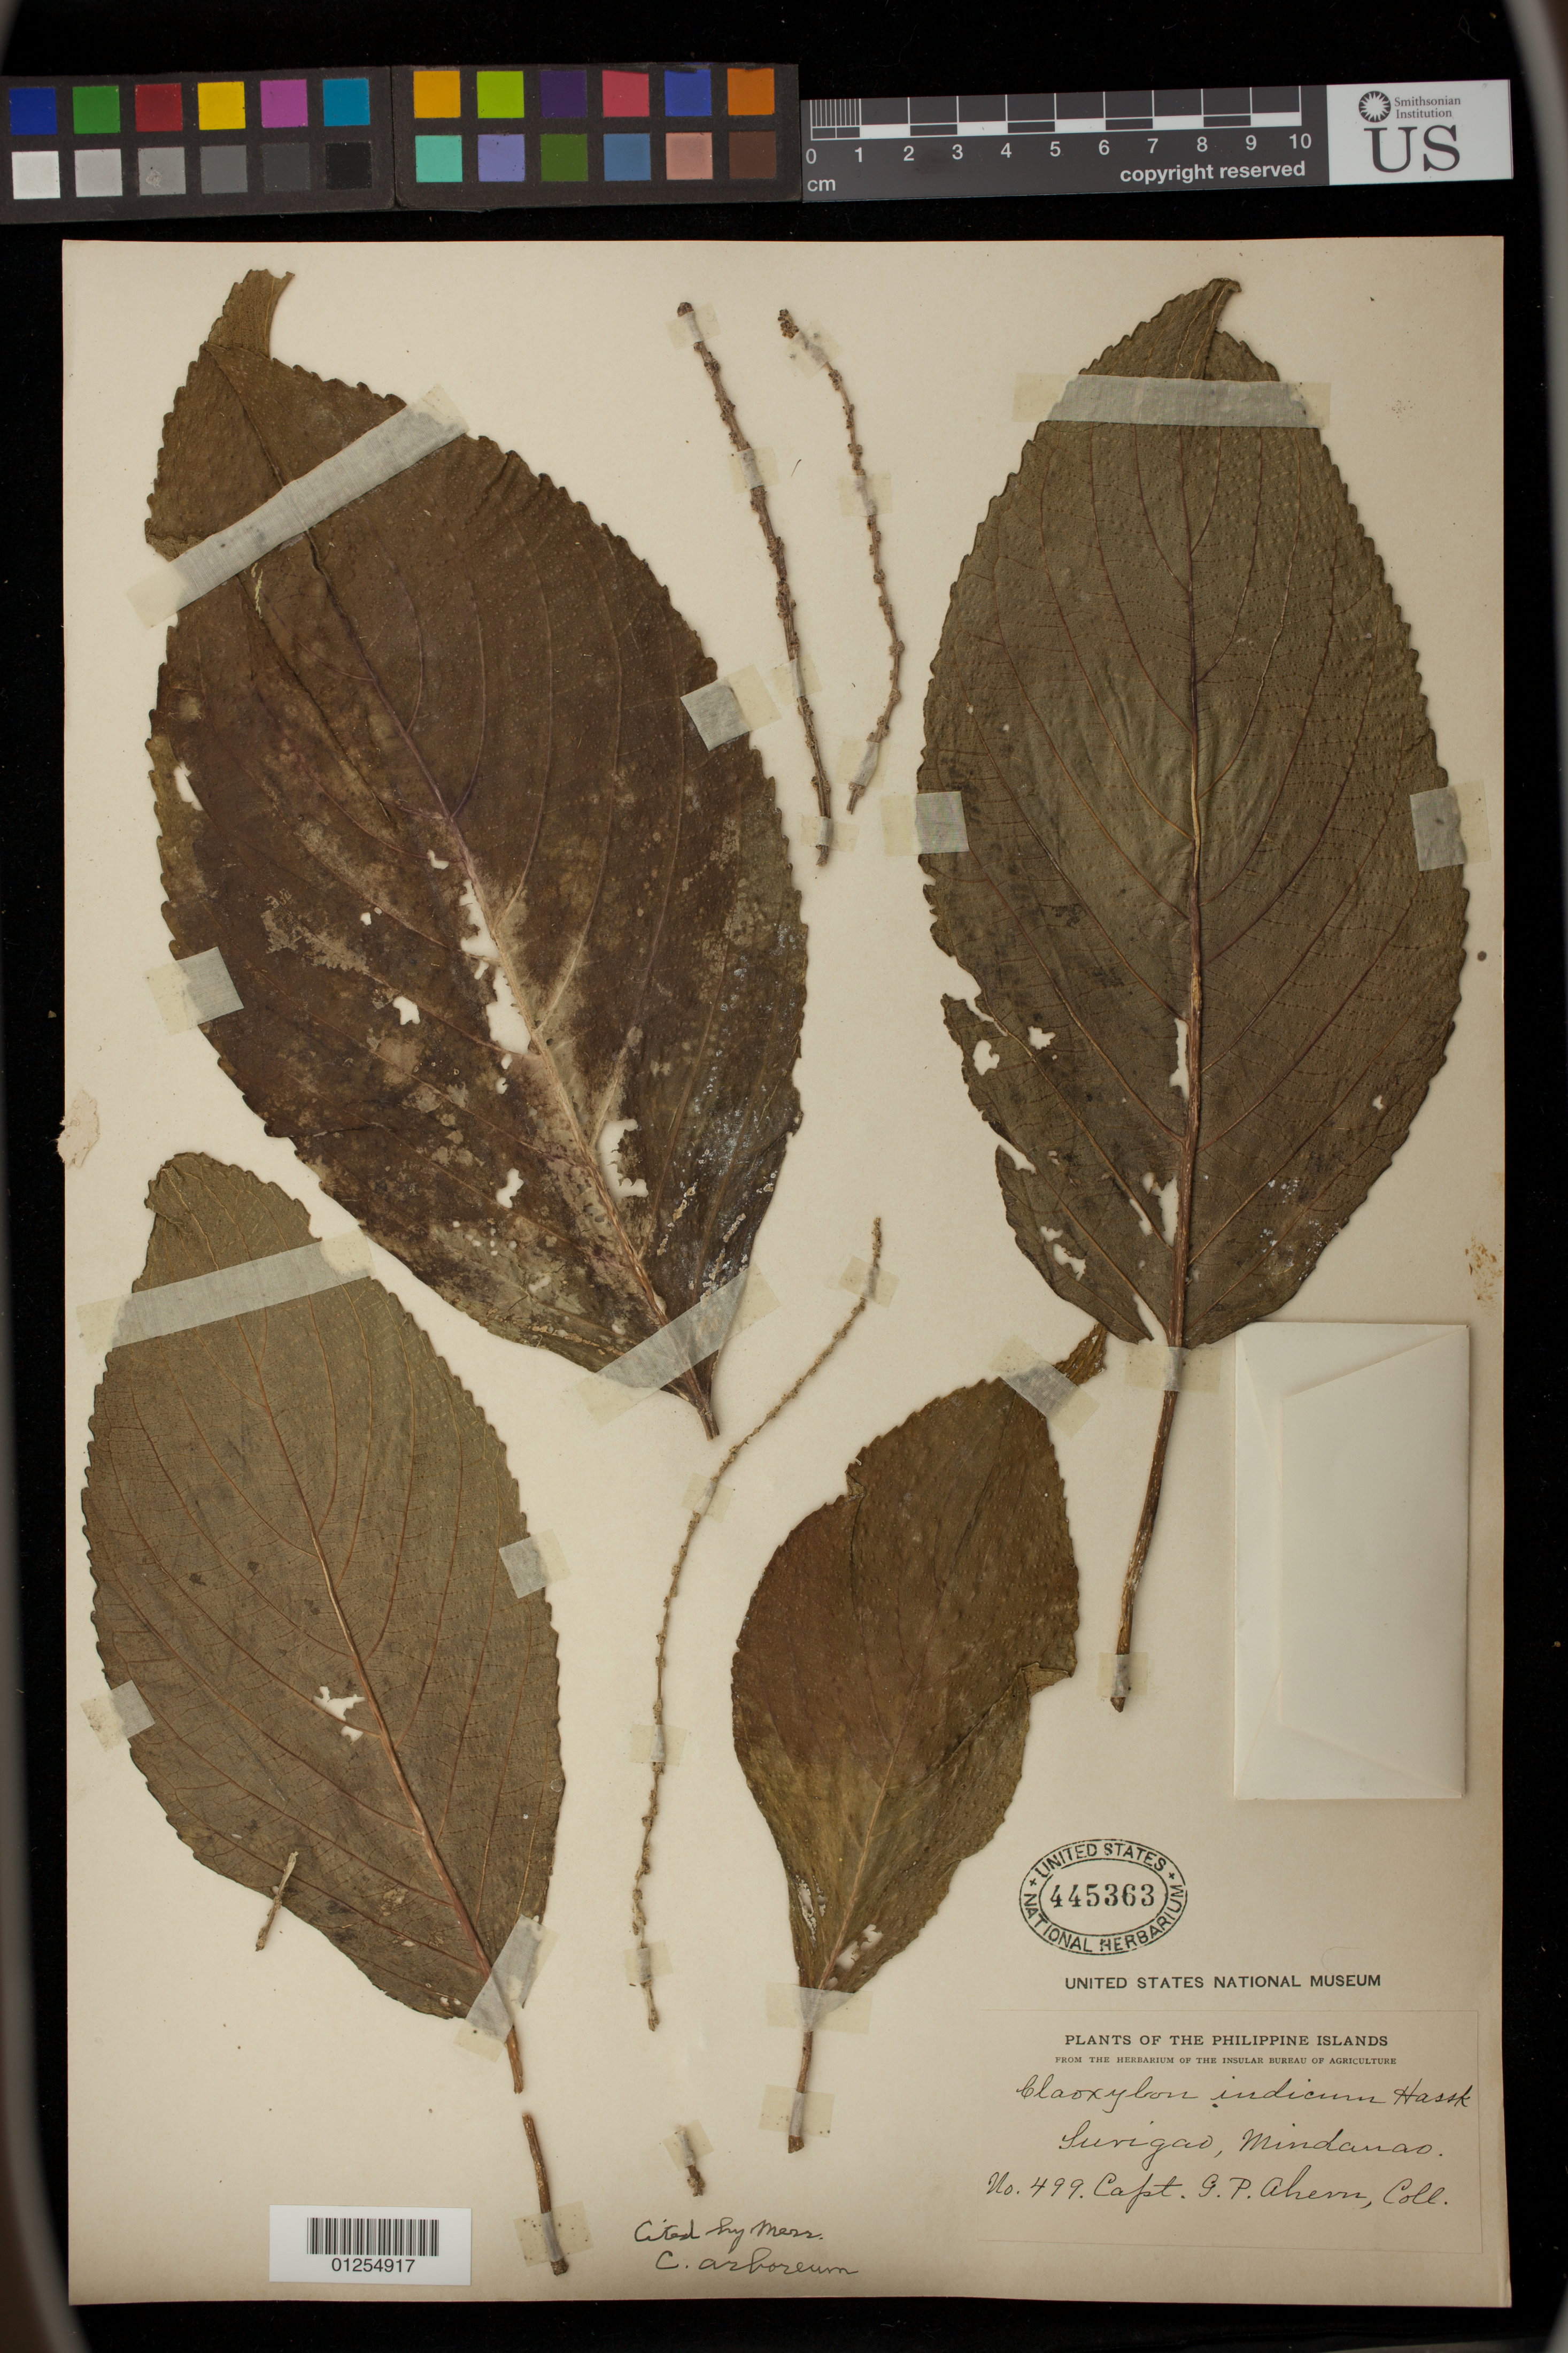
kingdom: Plantae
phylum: Tracheophyta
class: Magnoliopsida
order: Malpighiales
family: Euphorbiaceae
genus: Claoxylon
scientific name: Claoxylon arboreum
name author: Elmer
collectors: G. Ahern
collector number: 499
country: Philippines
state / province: Caraga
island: Mindinao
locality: Surigao, Mindanao.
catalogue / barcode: US 445363